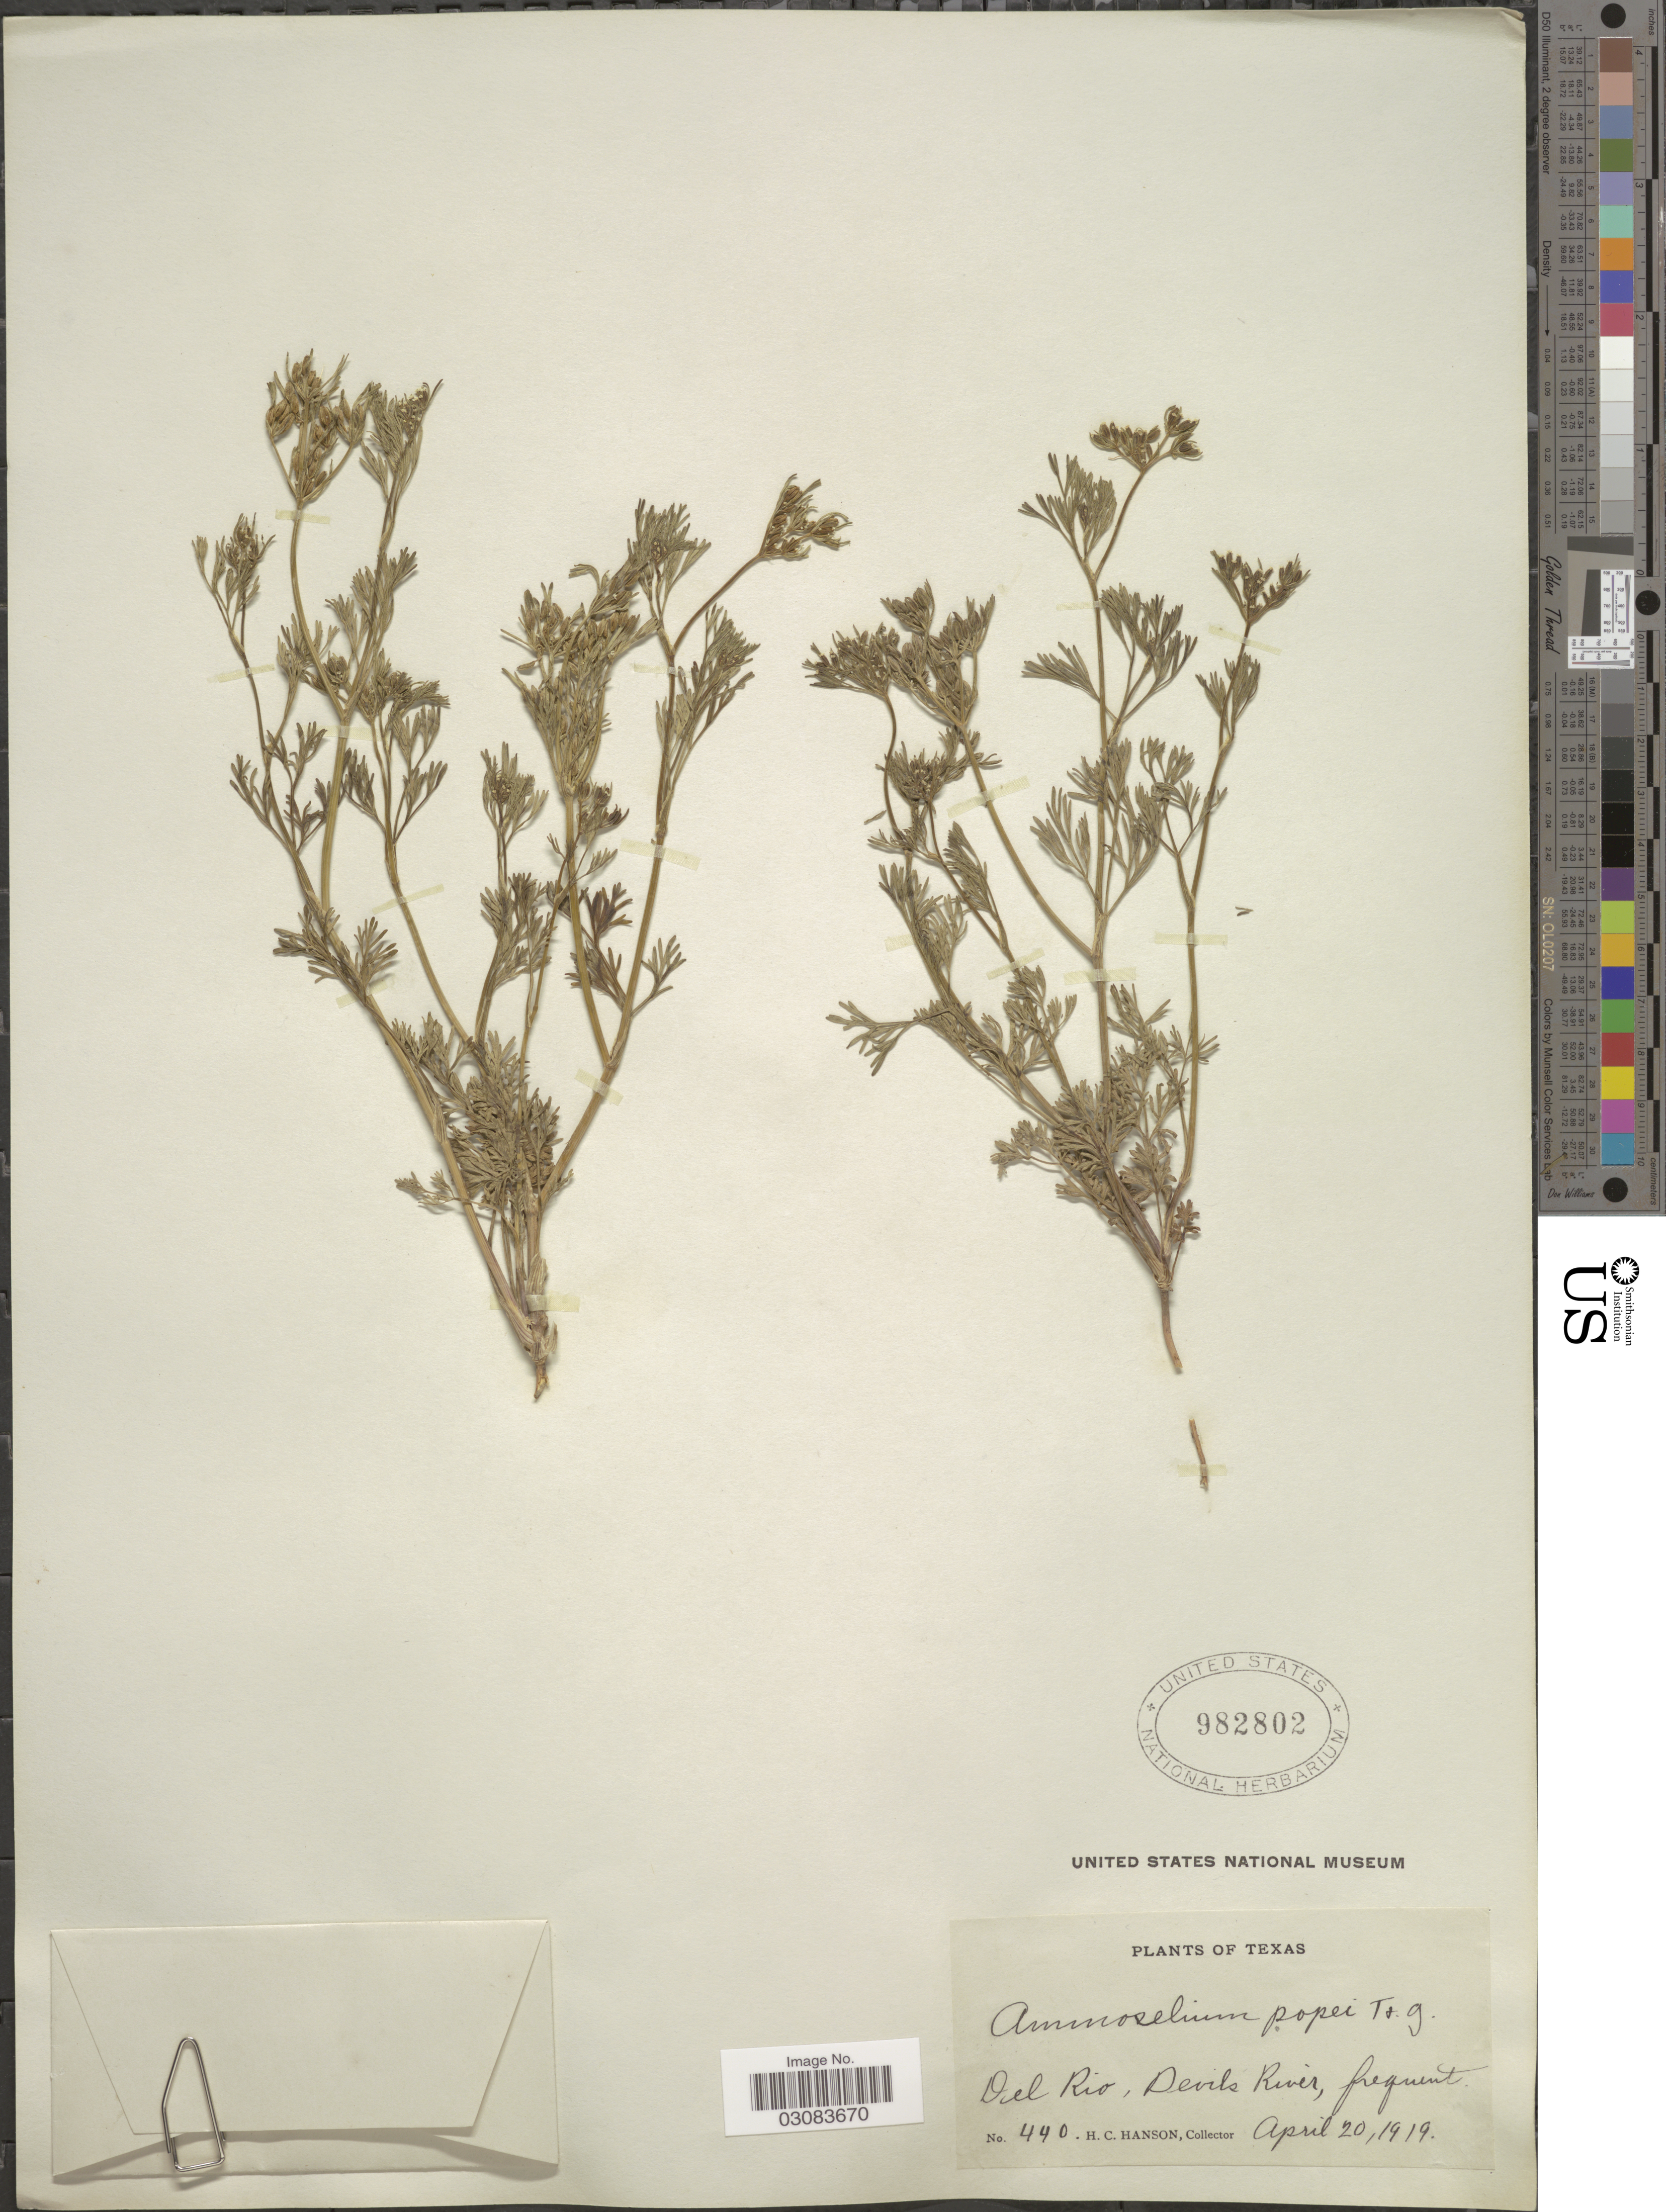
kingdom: Plantae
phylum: Tracheophyta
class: Magnoliopsida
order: Apiales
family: Apiaceae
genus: Ammoselinum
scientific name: Ammoselinum popei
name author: Torr. & A. Gray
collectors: H. Hanson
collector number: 440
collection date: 1919-04-20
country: United States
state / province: Texas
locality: Del Rio, Devils River, frequent.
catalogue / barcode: US 982802